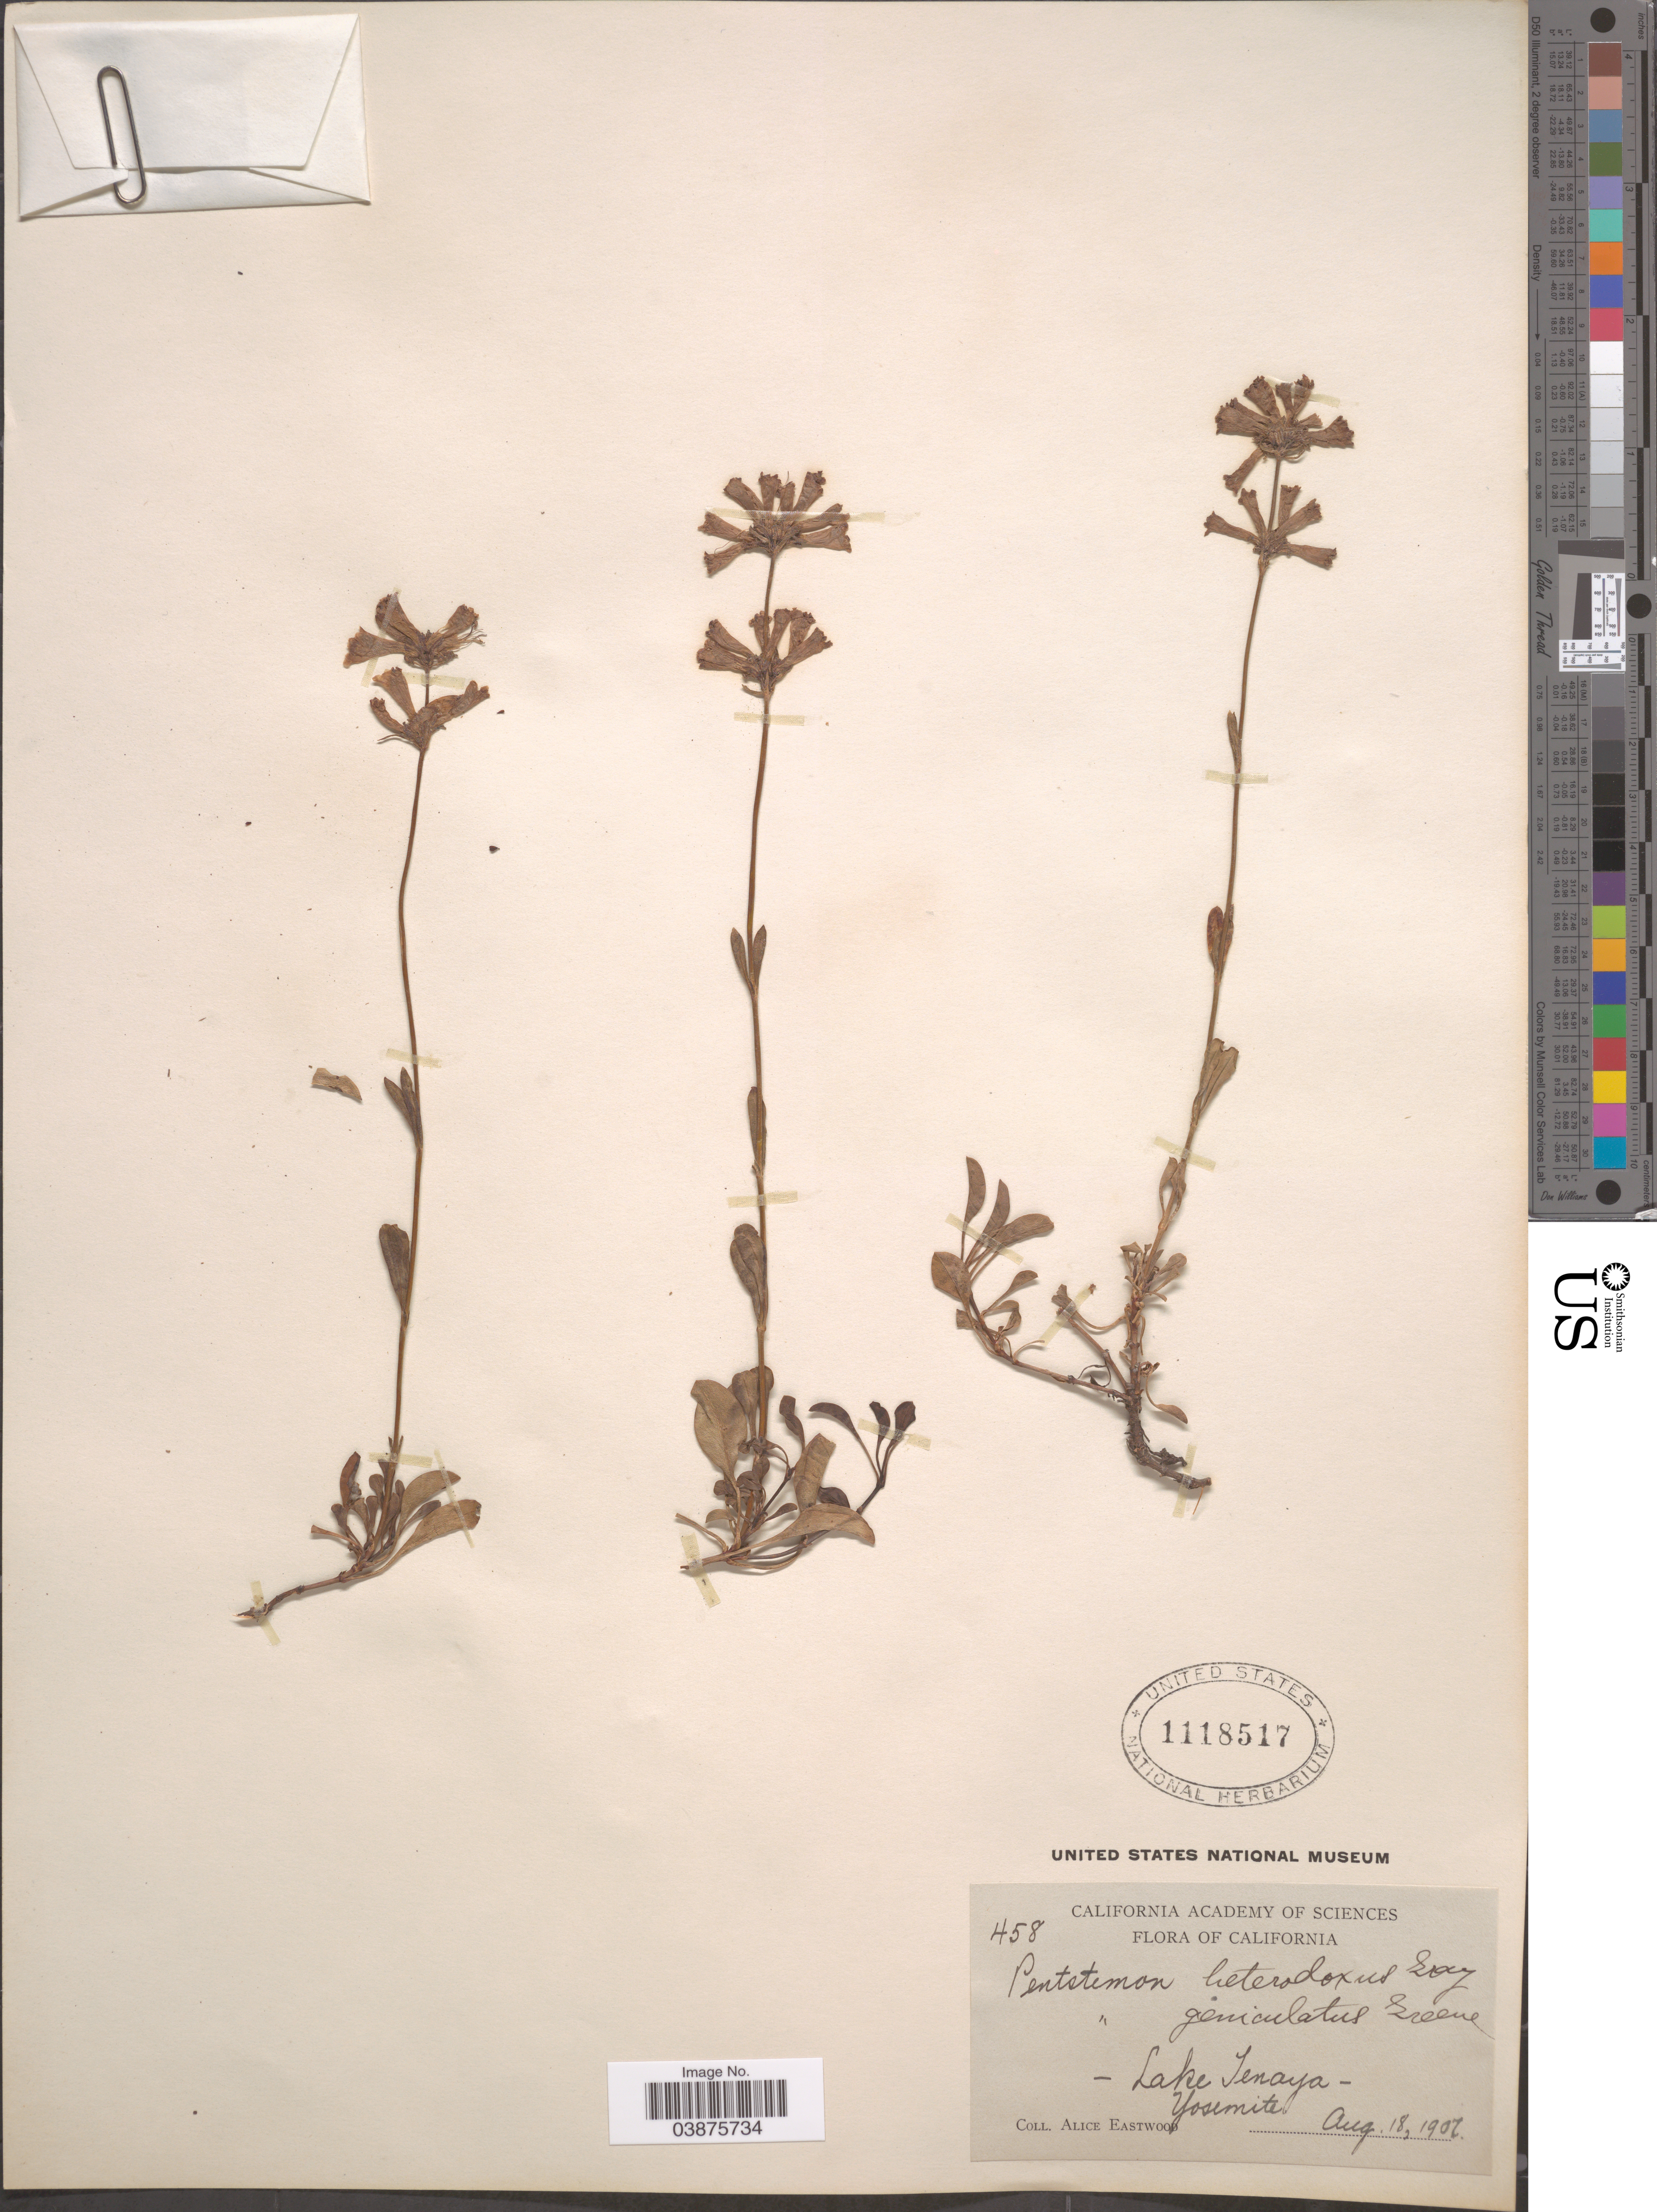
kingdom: Plantae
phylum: Tracheophyta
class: Magnoliopsida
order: Lamiales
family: Plantaginaceae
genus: Penstemon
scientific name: Penstemon heterodoxus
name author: A. Gray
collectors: A. Eastwood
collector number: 458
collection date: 1907-08-18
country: United States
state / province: California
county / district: Mariposa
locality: Lake Tenaya- Yosemite.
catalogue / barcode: US 1118517